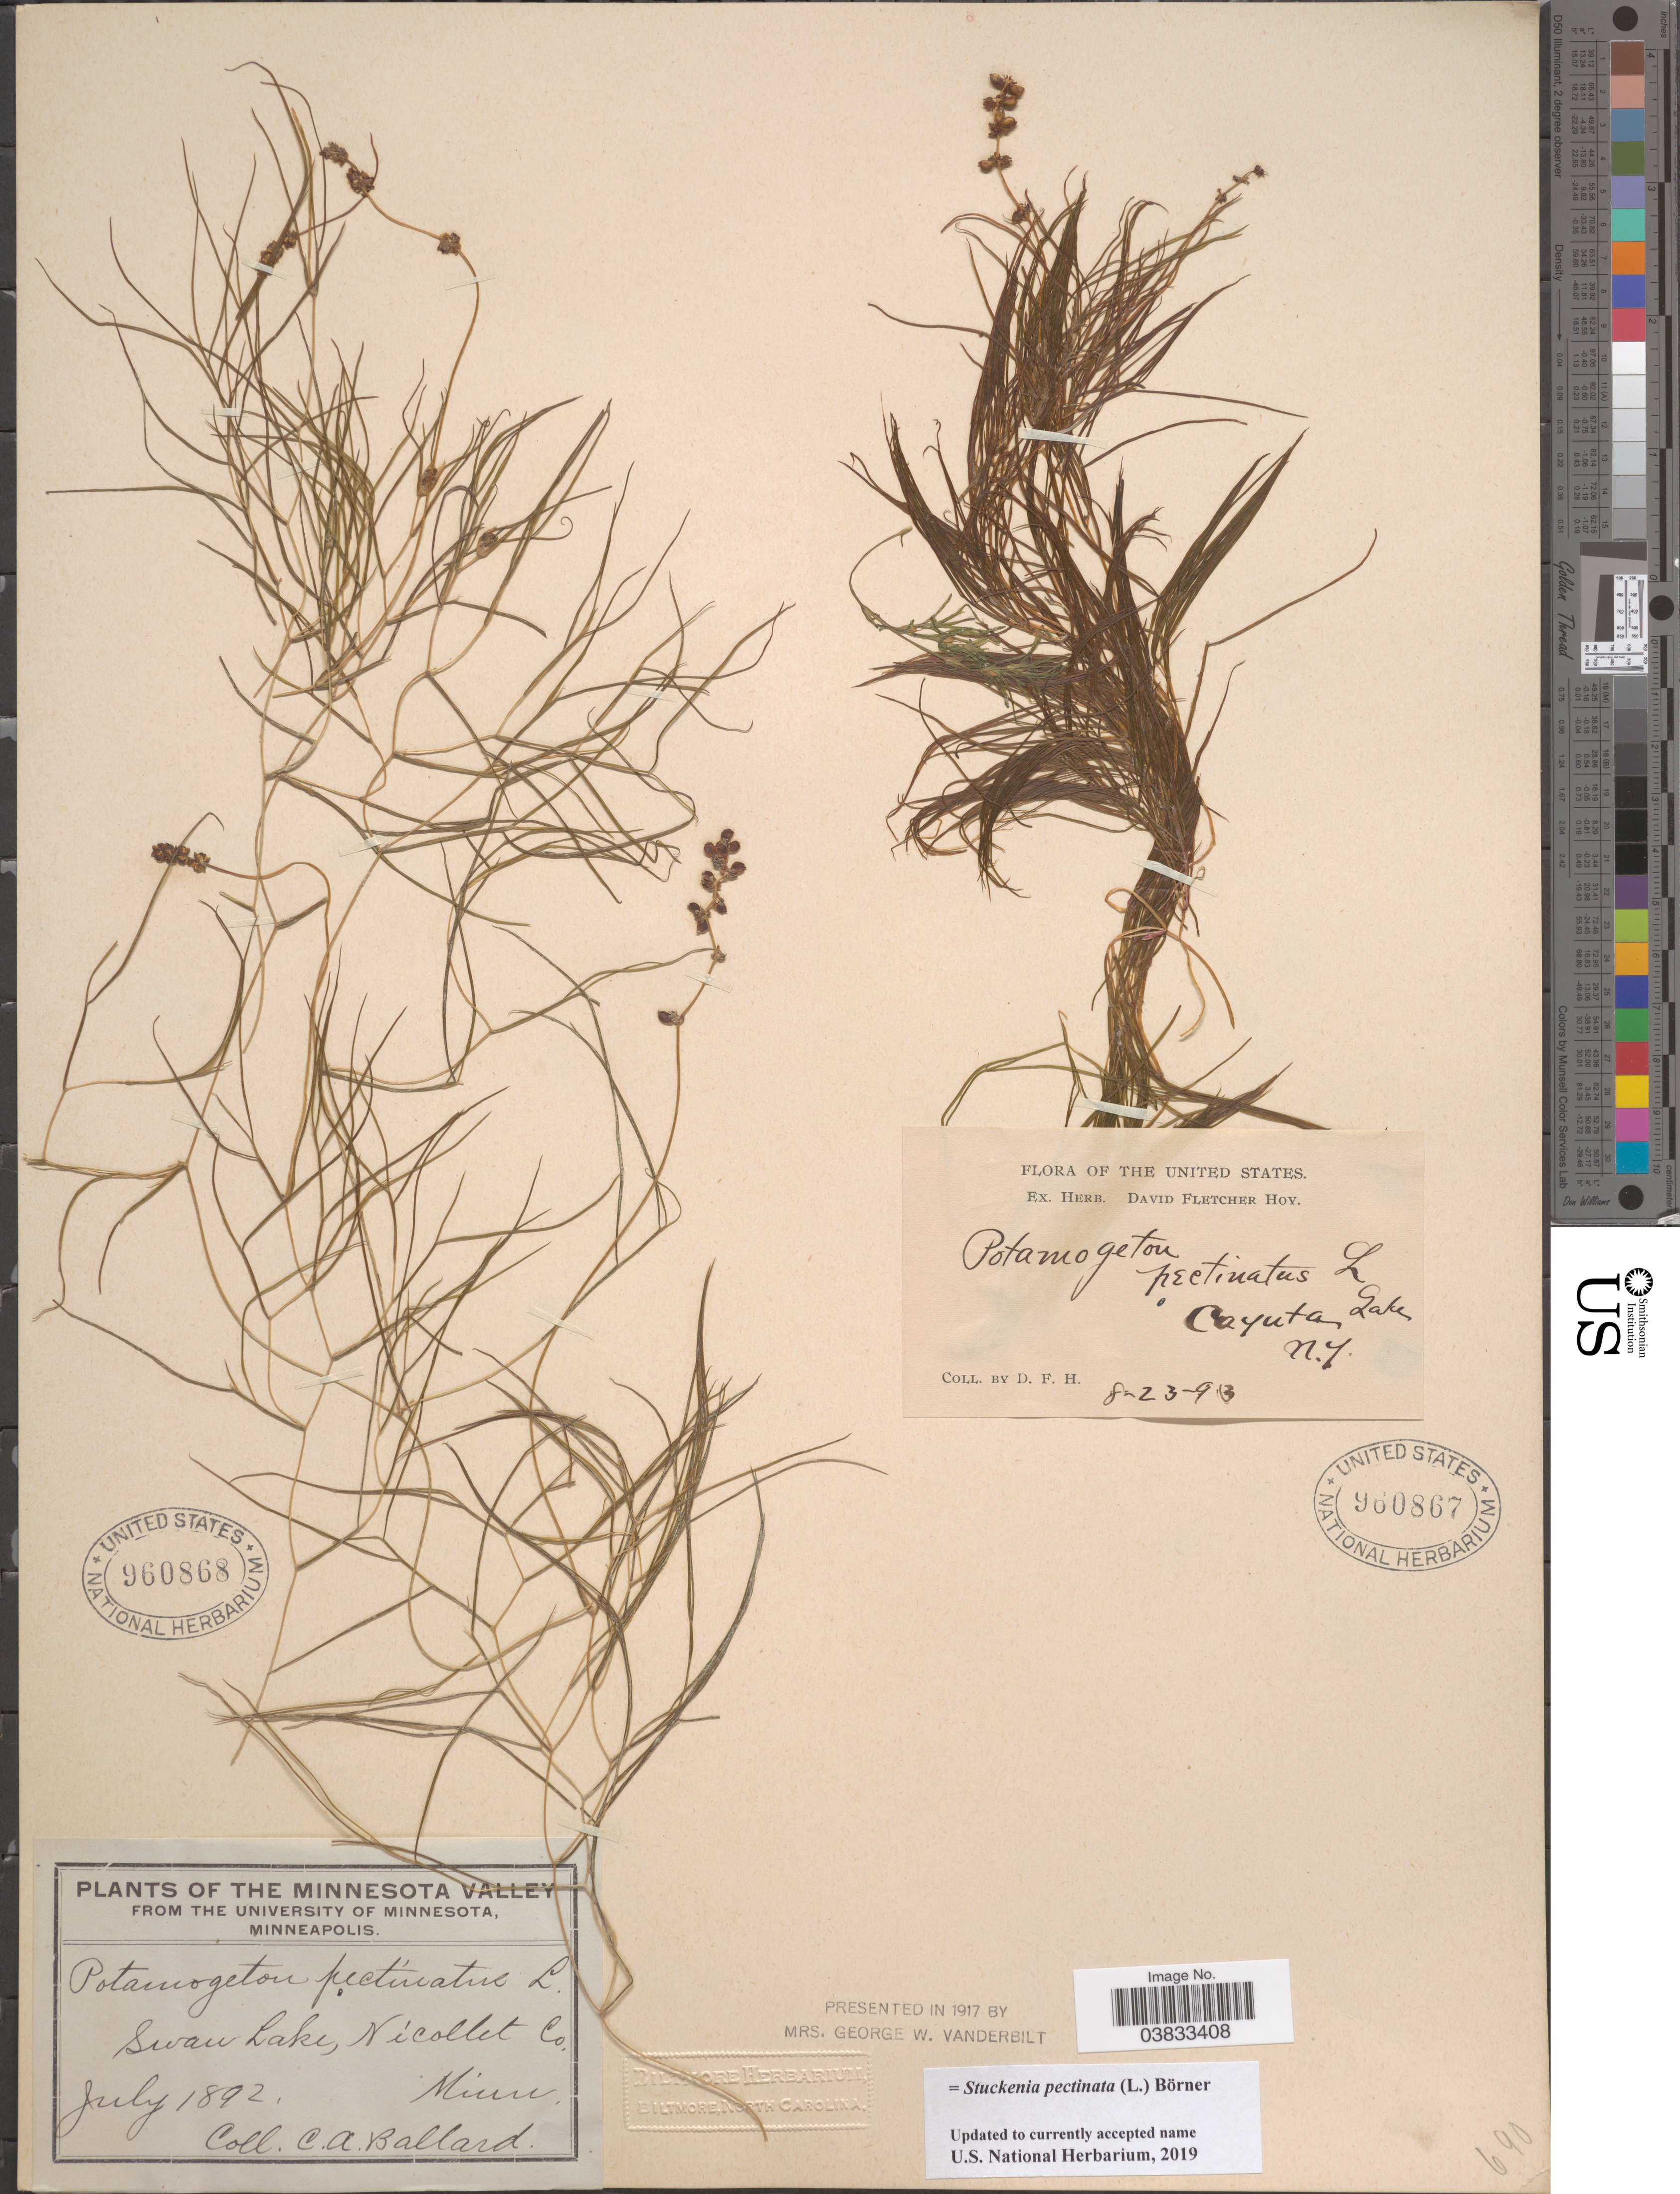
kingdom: Plantae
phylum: Tracheophyta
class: Liliopsida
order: Alismatales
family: Potamogetonaceae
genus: Stuckenia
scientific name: Stuckenia pectinata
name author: (L.) Börner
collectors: D. Hoy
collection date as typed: Transcribed d/m/y: 23/8/93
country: United States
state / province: New York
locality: Cayuta Lake.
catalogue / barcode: US 960867-2